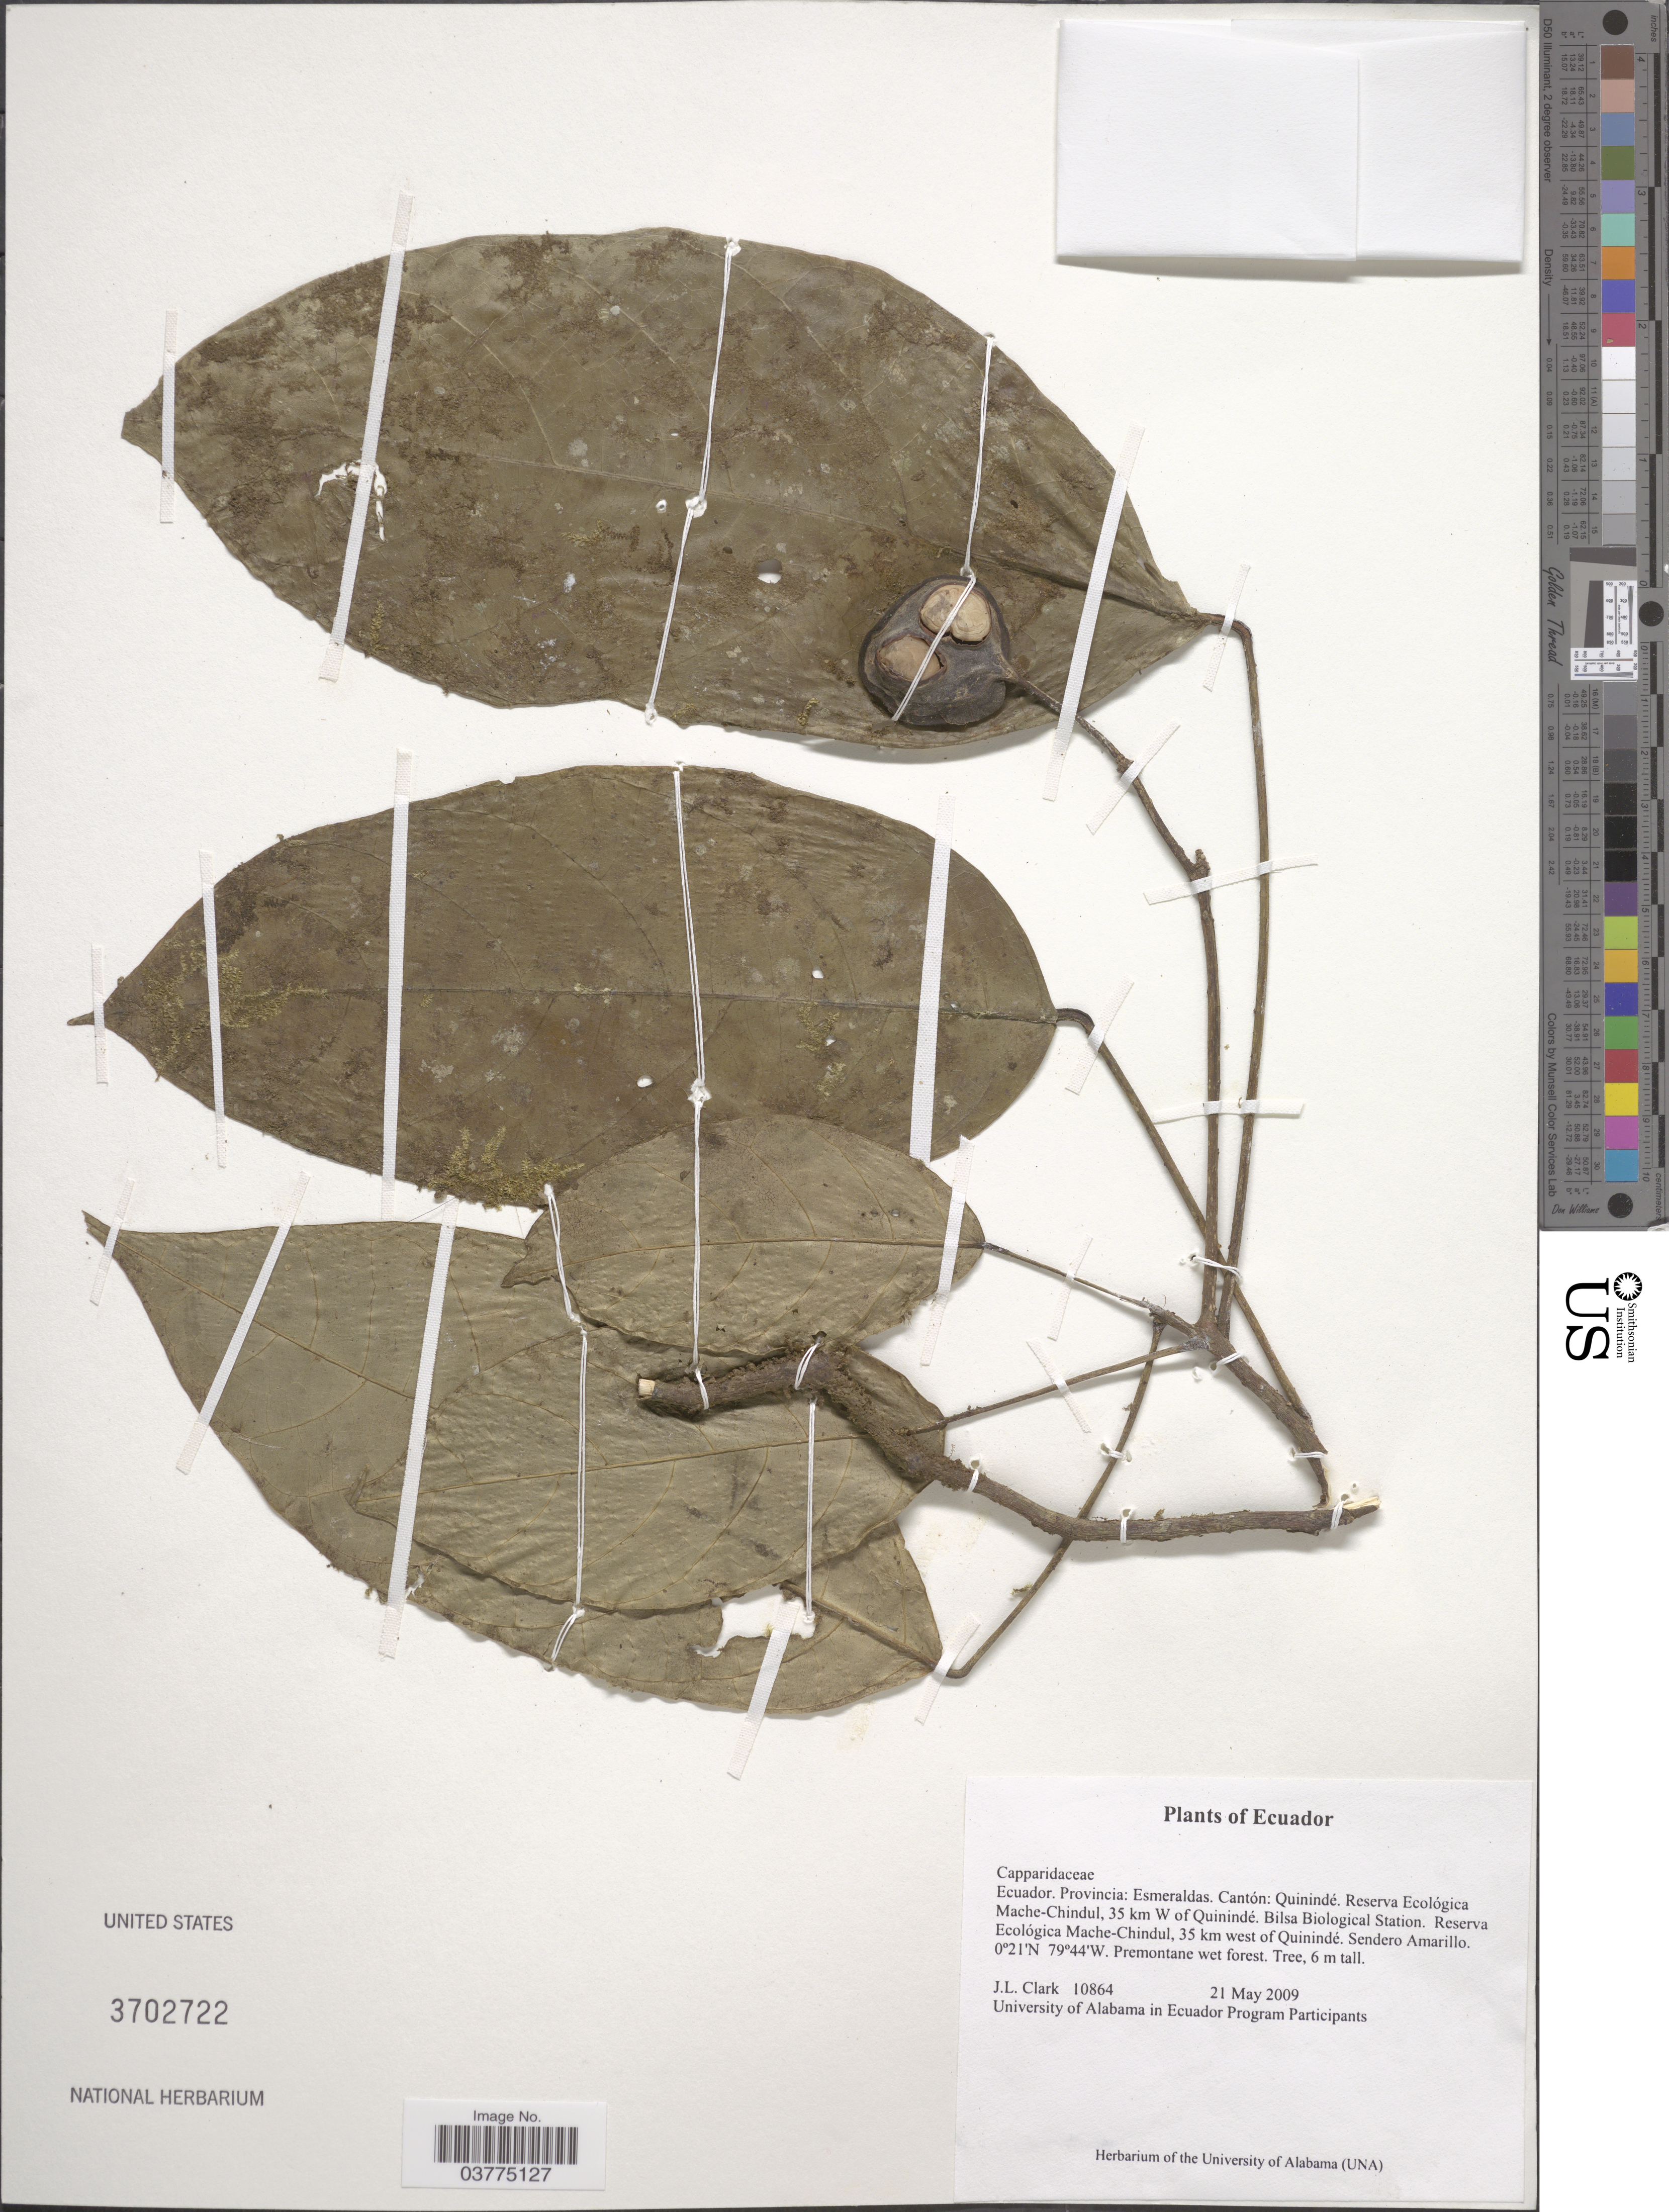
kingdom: Plantae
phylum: Tracheophyta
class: Magnoliopsida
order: Brassicales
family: Capparaceae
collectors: J. L. Clark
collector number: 10864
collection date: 2009-05-21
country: Ecuador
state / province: Esmeraldas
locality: Cantón: Quinindé. Reserva Ecológica Mache-Chindul, 35 km W of Quinindé. Bilsa Biological Station. Reserva Ecológica Mache-Chindul, 35 km west of Quinindé.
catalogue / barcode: US 3702722